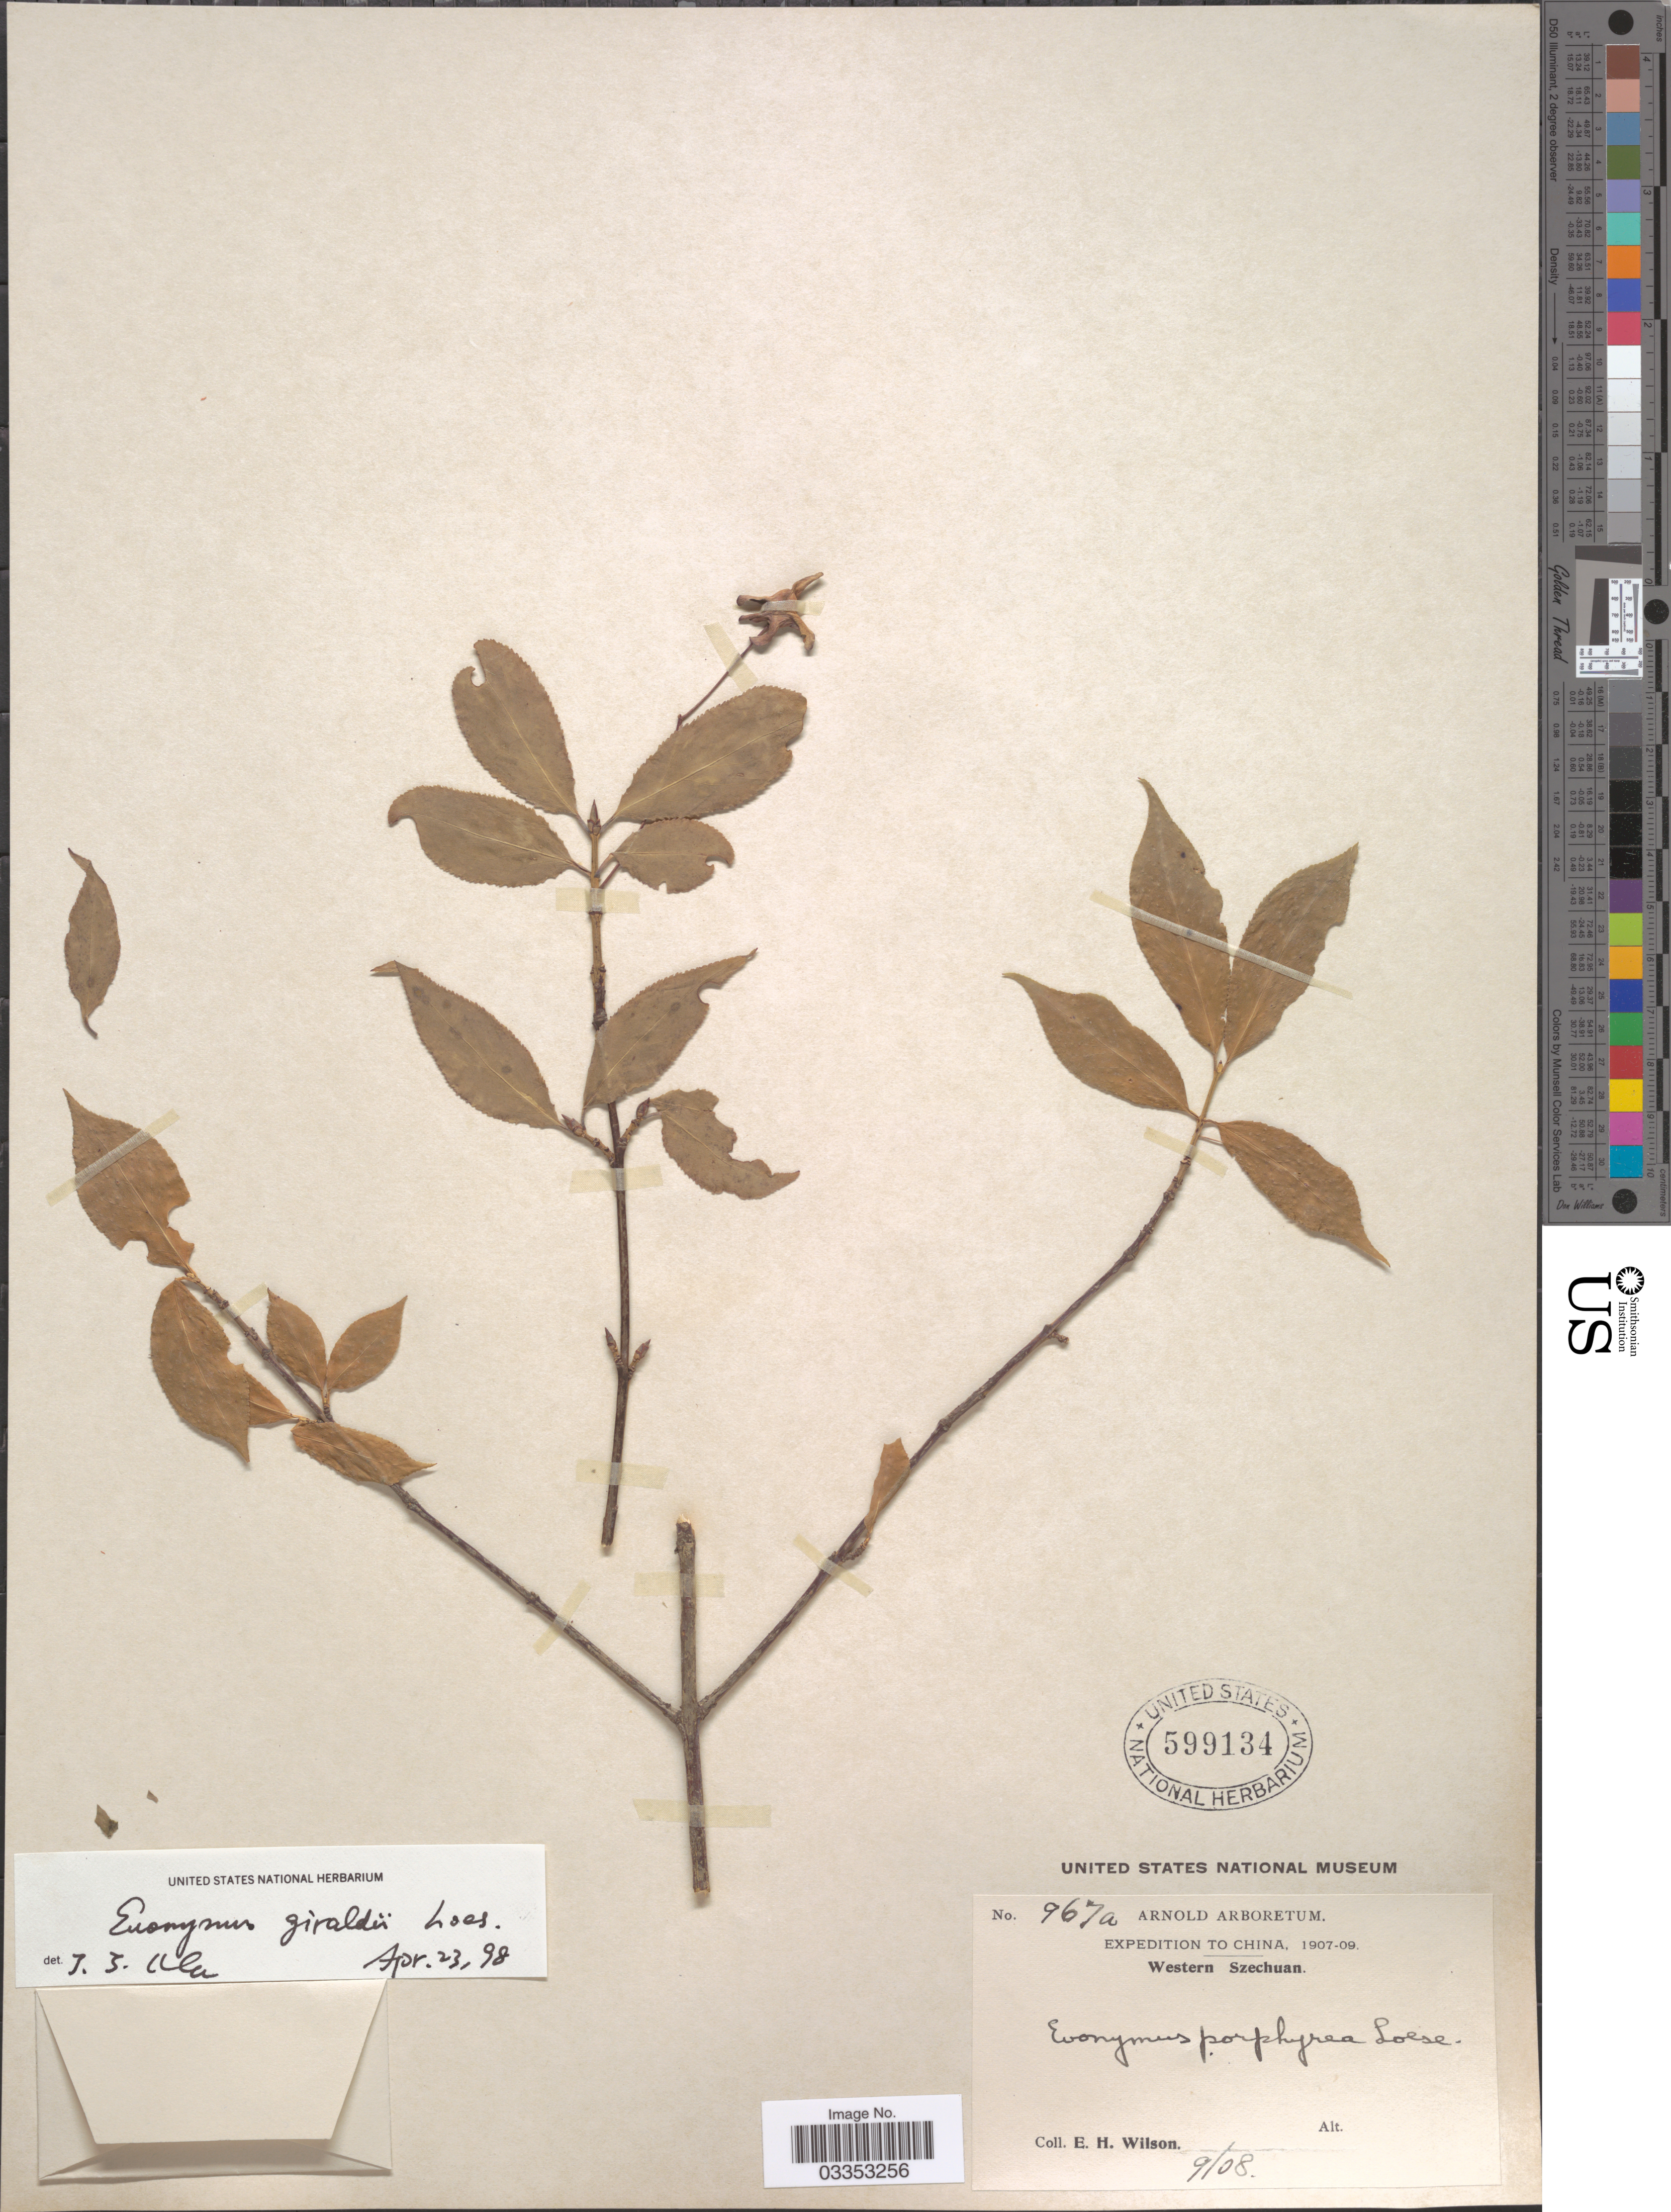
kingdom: Plantae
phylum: Tracheophyta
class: Magnoliopsida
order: Celastrales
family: Celastraceae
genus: Euonymus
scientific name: Euonymus giraldii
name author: Loes. ex Diels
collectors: E. Wilson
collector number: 967a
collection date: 1908-09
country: China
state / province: Sichuan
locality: Western Szechuan.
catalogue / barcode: US 599134